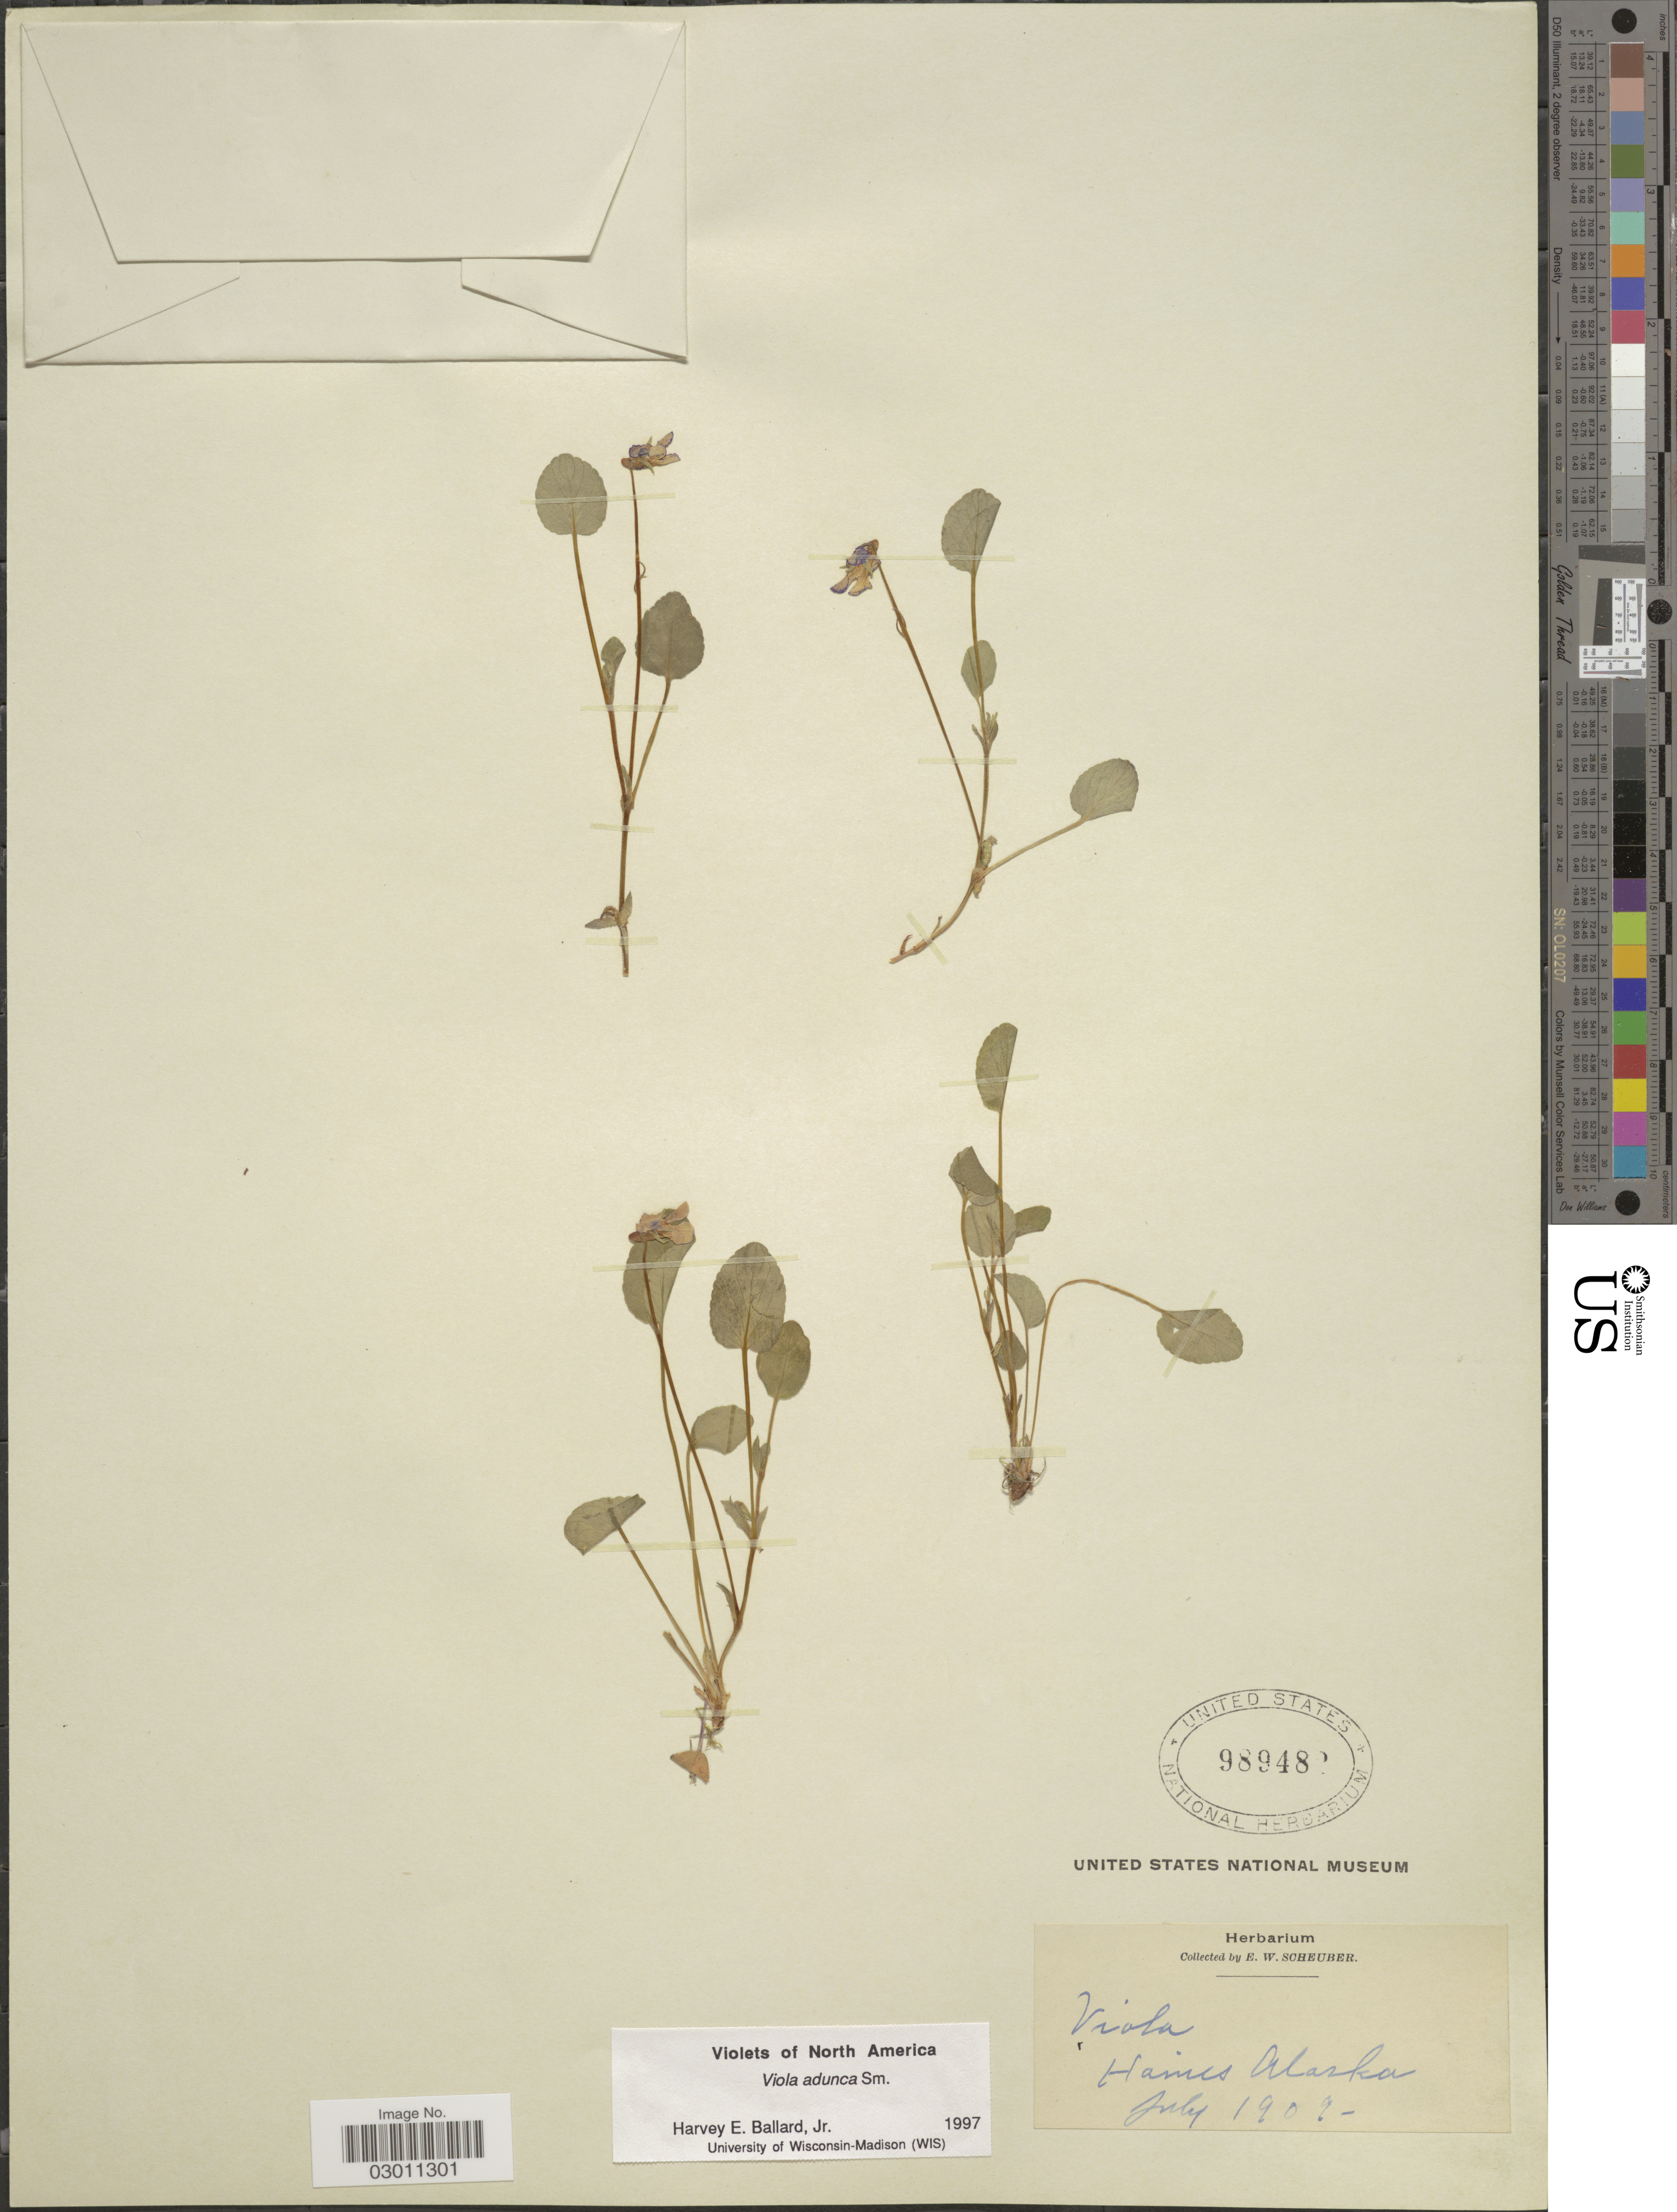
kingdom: Plantae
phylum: Tracheophyta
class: Magnoliopsida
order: Malpighiales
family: Violaceae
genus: Viola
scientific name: Viola adunca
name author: Sm.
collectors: E. Scheuber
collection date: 1902-07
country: United States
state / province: Alaska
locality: Haines.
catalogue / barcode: US 98948